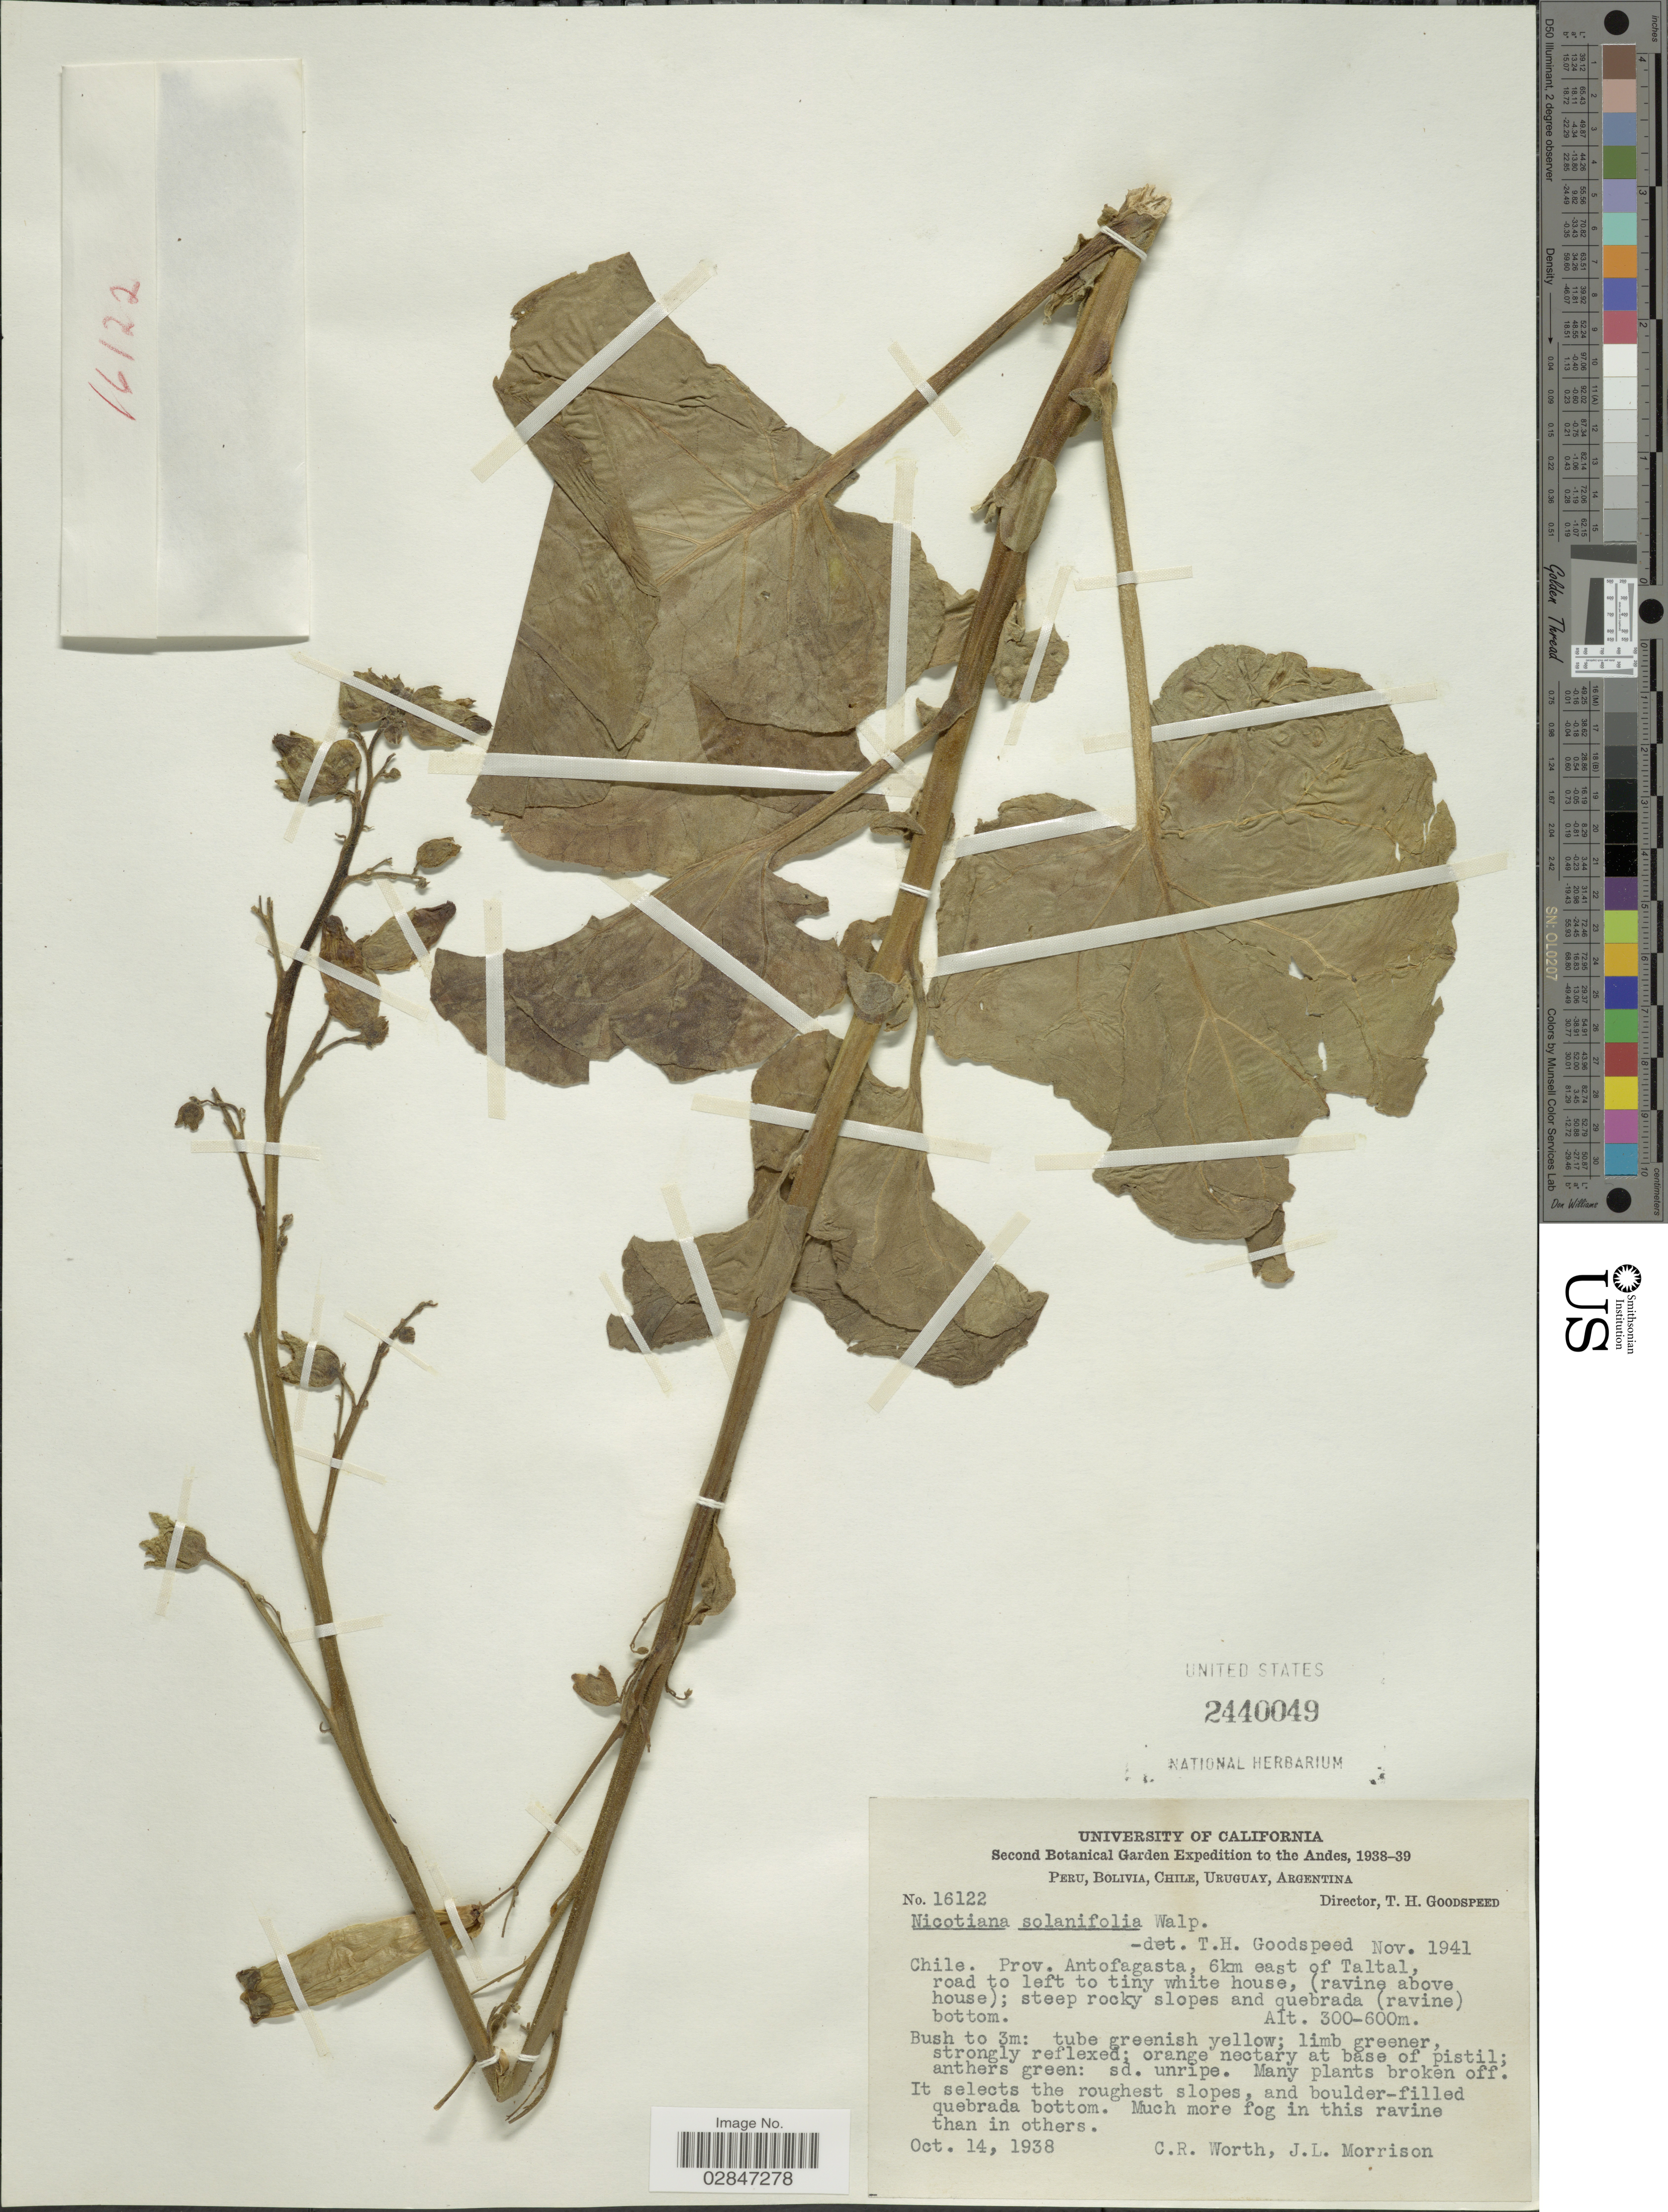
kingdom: Plantae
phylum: Tracheophyta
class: Magnoliopsida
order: Solanales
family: Solanaceae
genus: Nicotiana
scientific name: Nicotiana solanifolia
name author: Walp.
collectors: C. R. Worth & J. Morrison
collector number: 16122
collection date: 1938-10-14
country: Chile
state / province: Antofagasta (II)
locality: The Andes, Prov. Antofagasta, 6km east of Taltal, road to left to tiny white house.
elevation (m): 300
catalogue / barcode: US 2440049